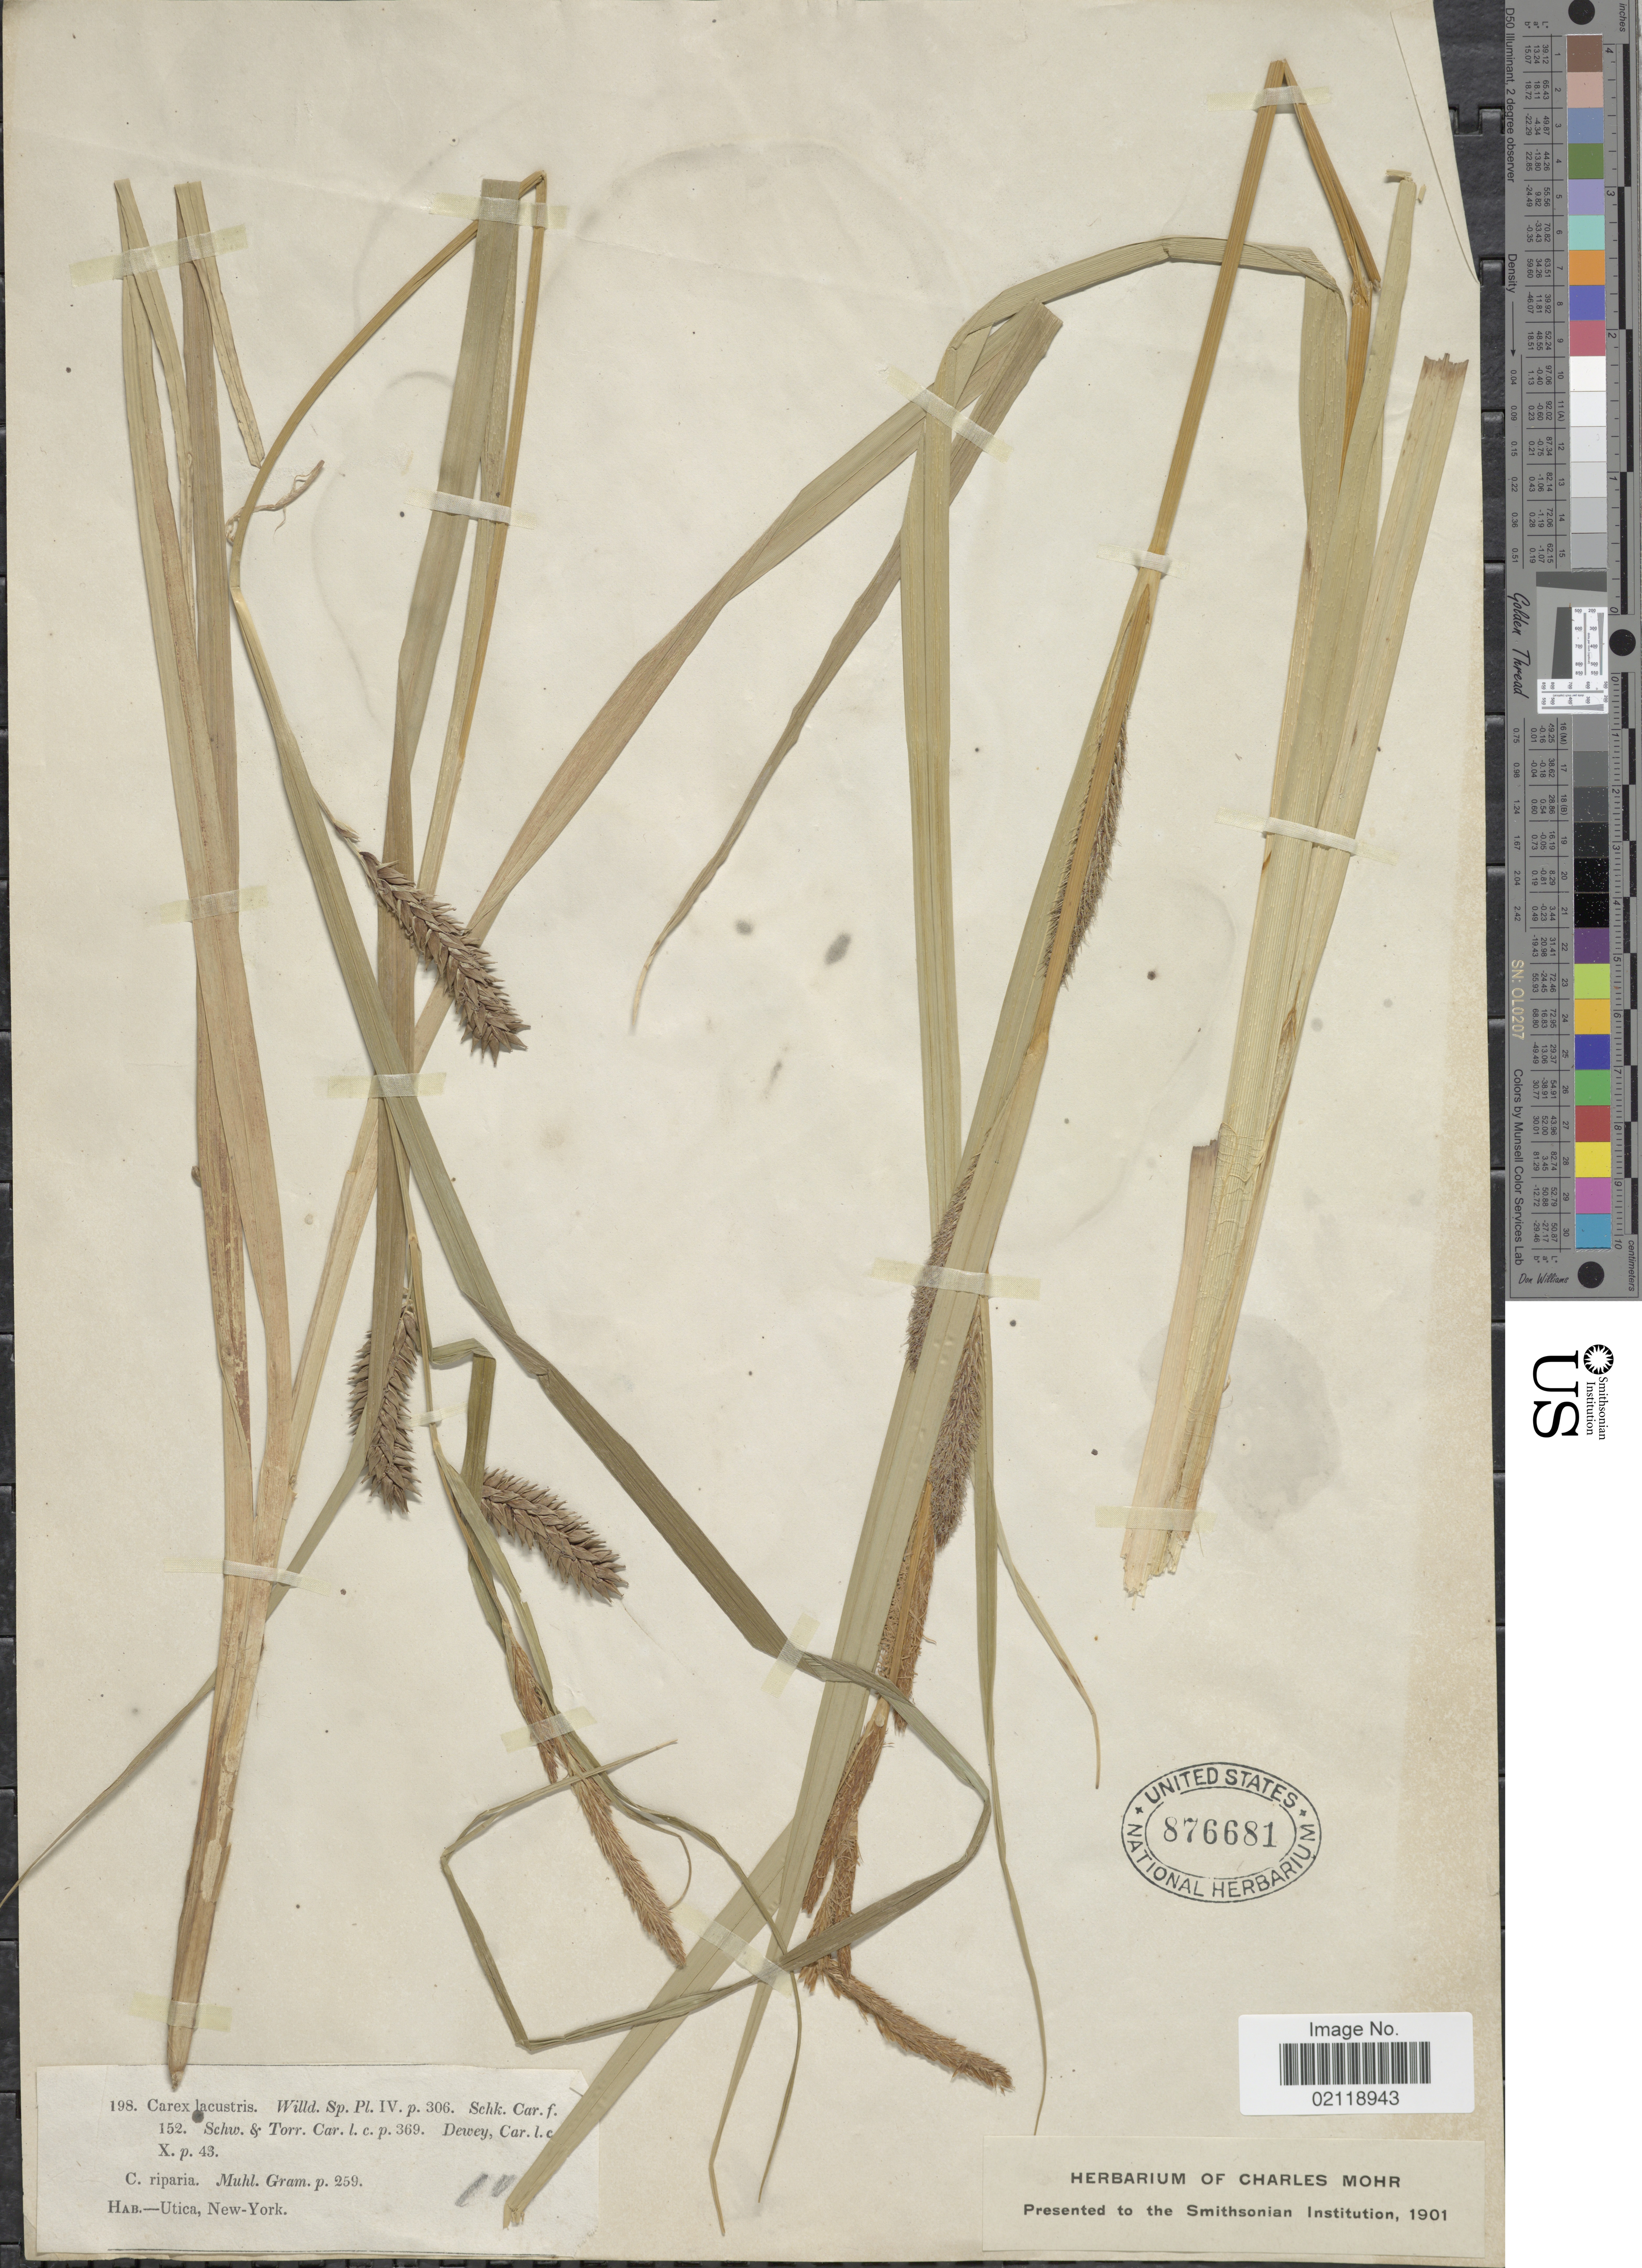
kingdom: Plantae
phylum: Tracheophyta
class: Liliopsida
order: Poales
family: Cyperaceae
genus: Carex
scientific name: Carex lacustris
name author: Willd.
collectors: ex herb. Charles Mohr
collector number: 198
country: United States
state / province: New York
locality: Utica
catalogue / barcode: US 876681